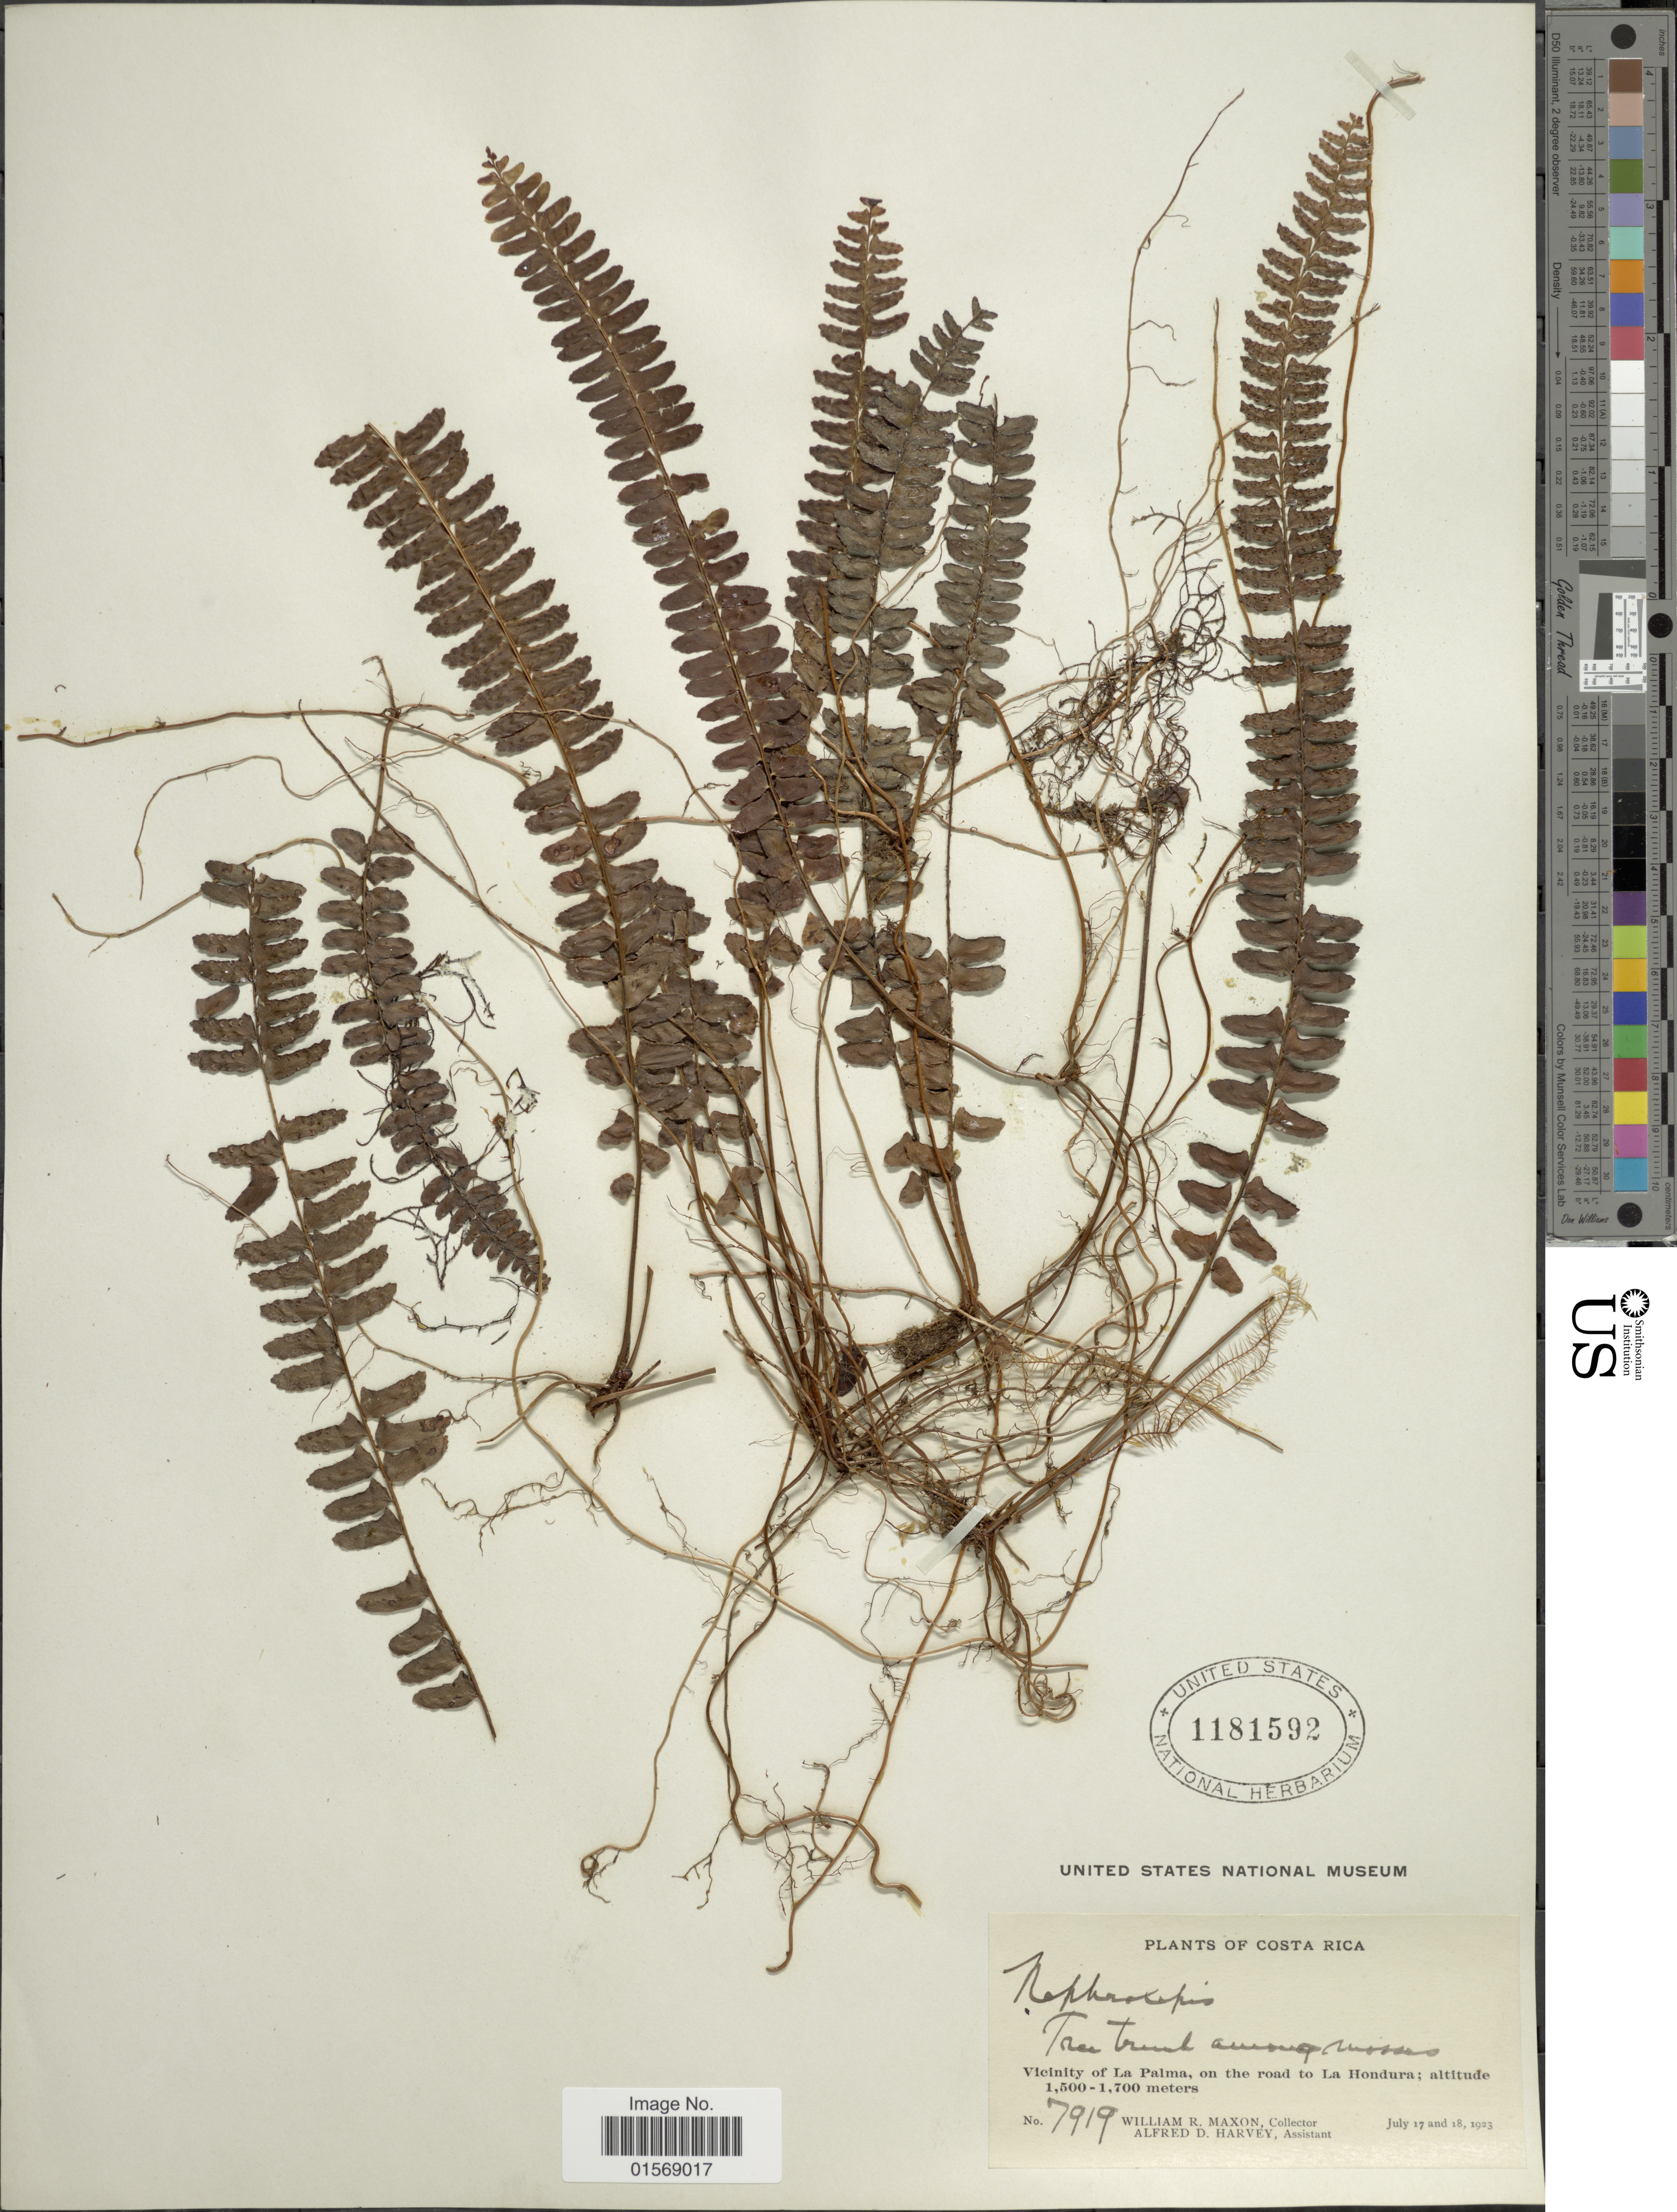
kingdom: Plantae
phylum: Tracheophyta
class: Polypodiopsida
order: Polypodiales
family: Nephrolepidaceae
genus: Nephrolepis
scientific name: Nephrolepis pectinata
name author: (Willd.) Schott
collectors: W. R. Maxon & A. D. Harvey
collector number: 7983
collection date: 1923-07-17/1923-07-18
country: Costa Rica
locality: Costa Rica, Vicinity of La Palma, on the road to La Hondura.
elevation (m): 1500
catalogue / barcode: US 1181592